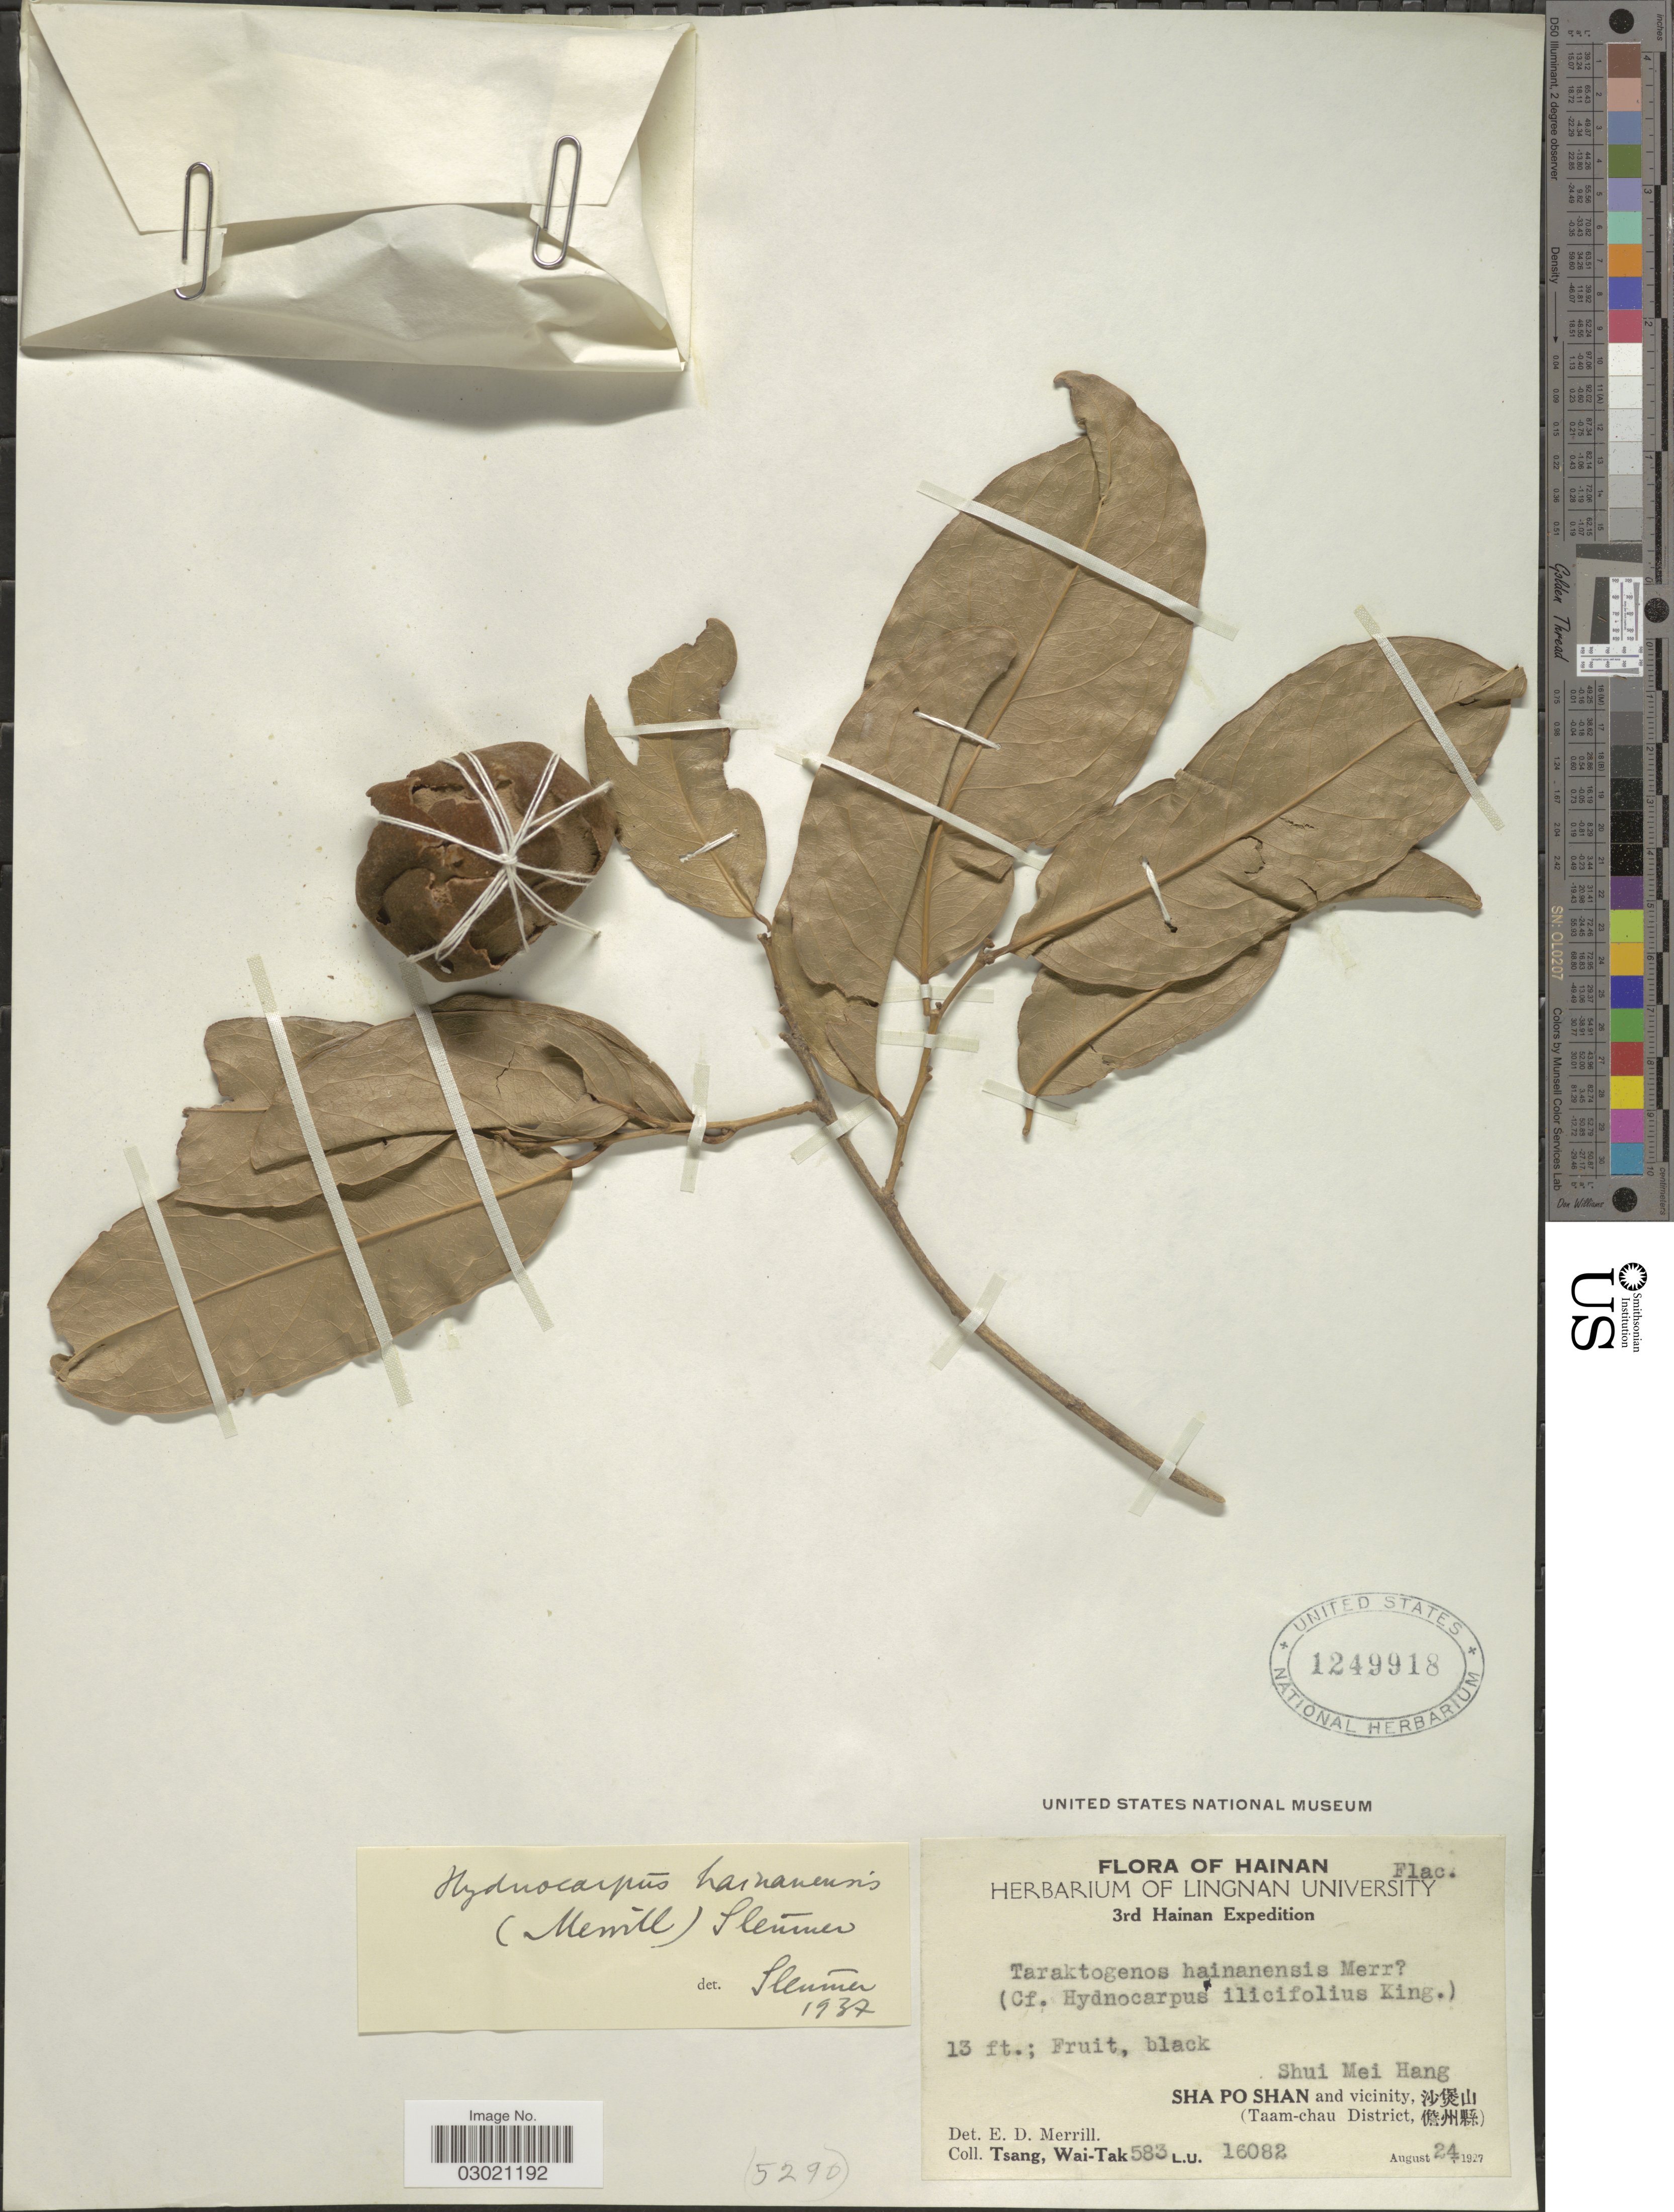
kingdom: Plantae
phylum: Tracheophyta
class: Magnoliopsida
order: Malpighiales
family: Achariaceae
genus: Hydnocarpus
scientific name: Hydnocarpus hainanensis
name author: (Merr.) Sleumer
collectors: W. T. Tsang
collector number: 583L.U.16082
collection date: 1927-08-24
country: China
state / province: Hainan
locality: Shui Mei Hang, Sha Po Shan and vicinity, X, (Taam-chau District, X).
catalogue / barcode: US 1249918